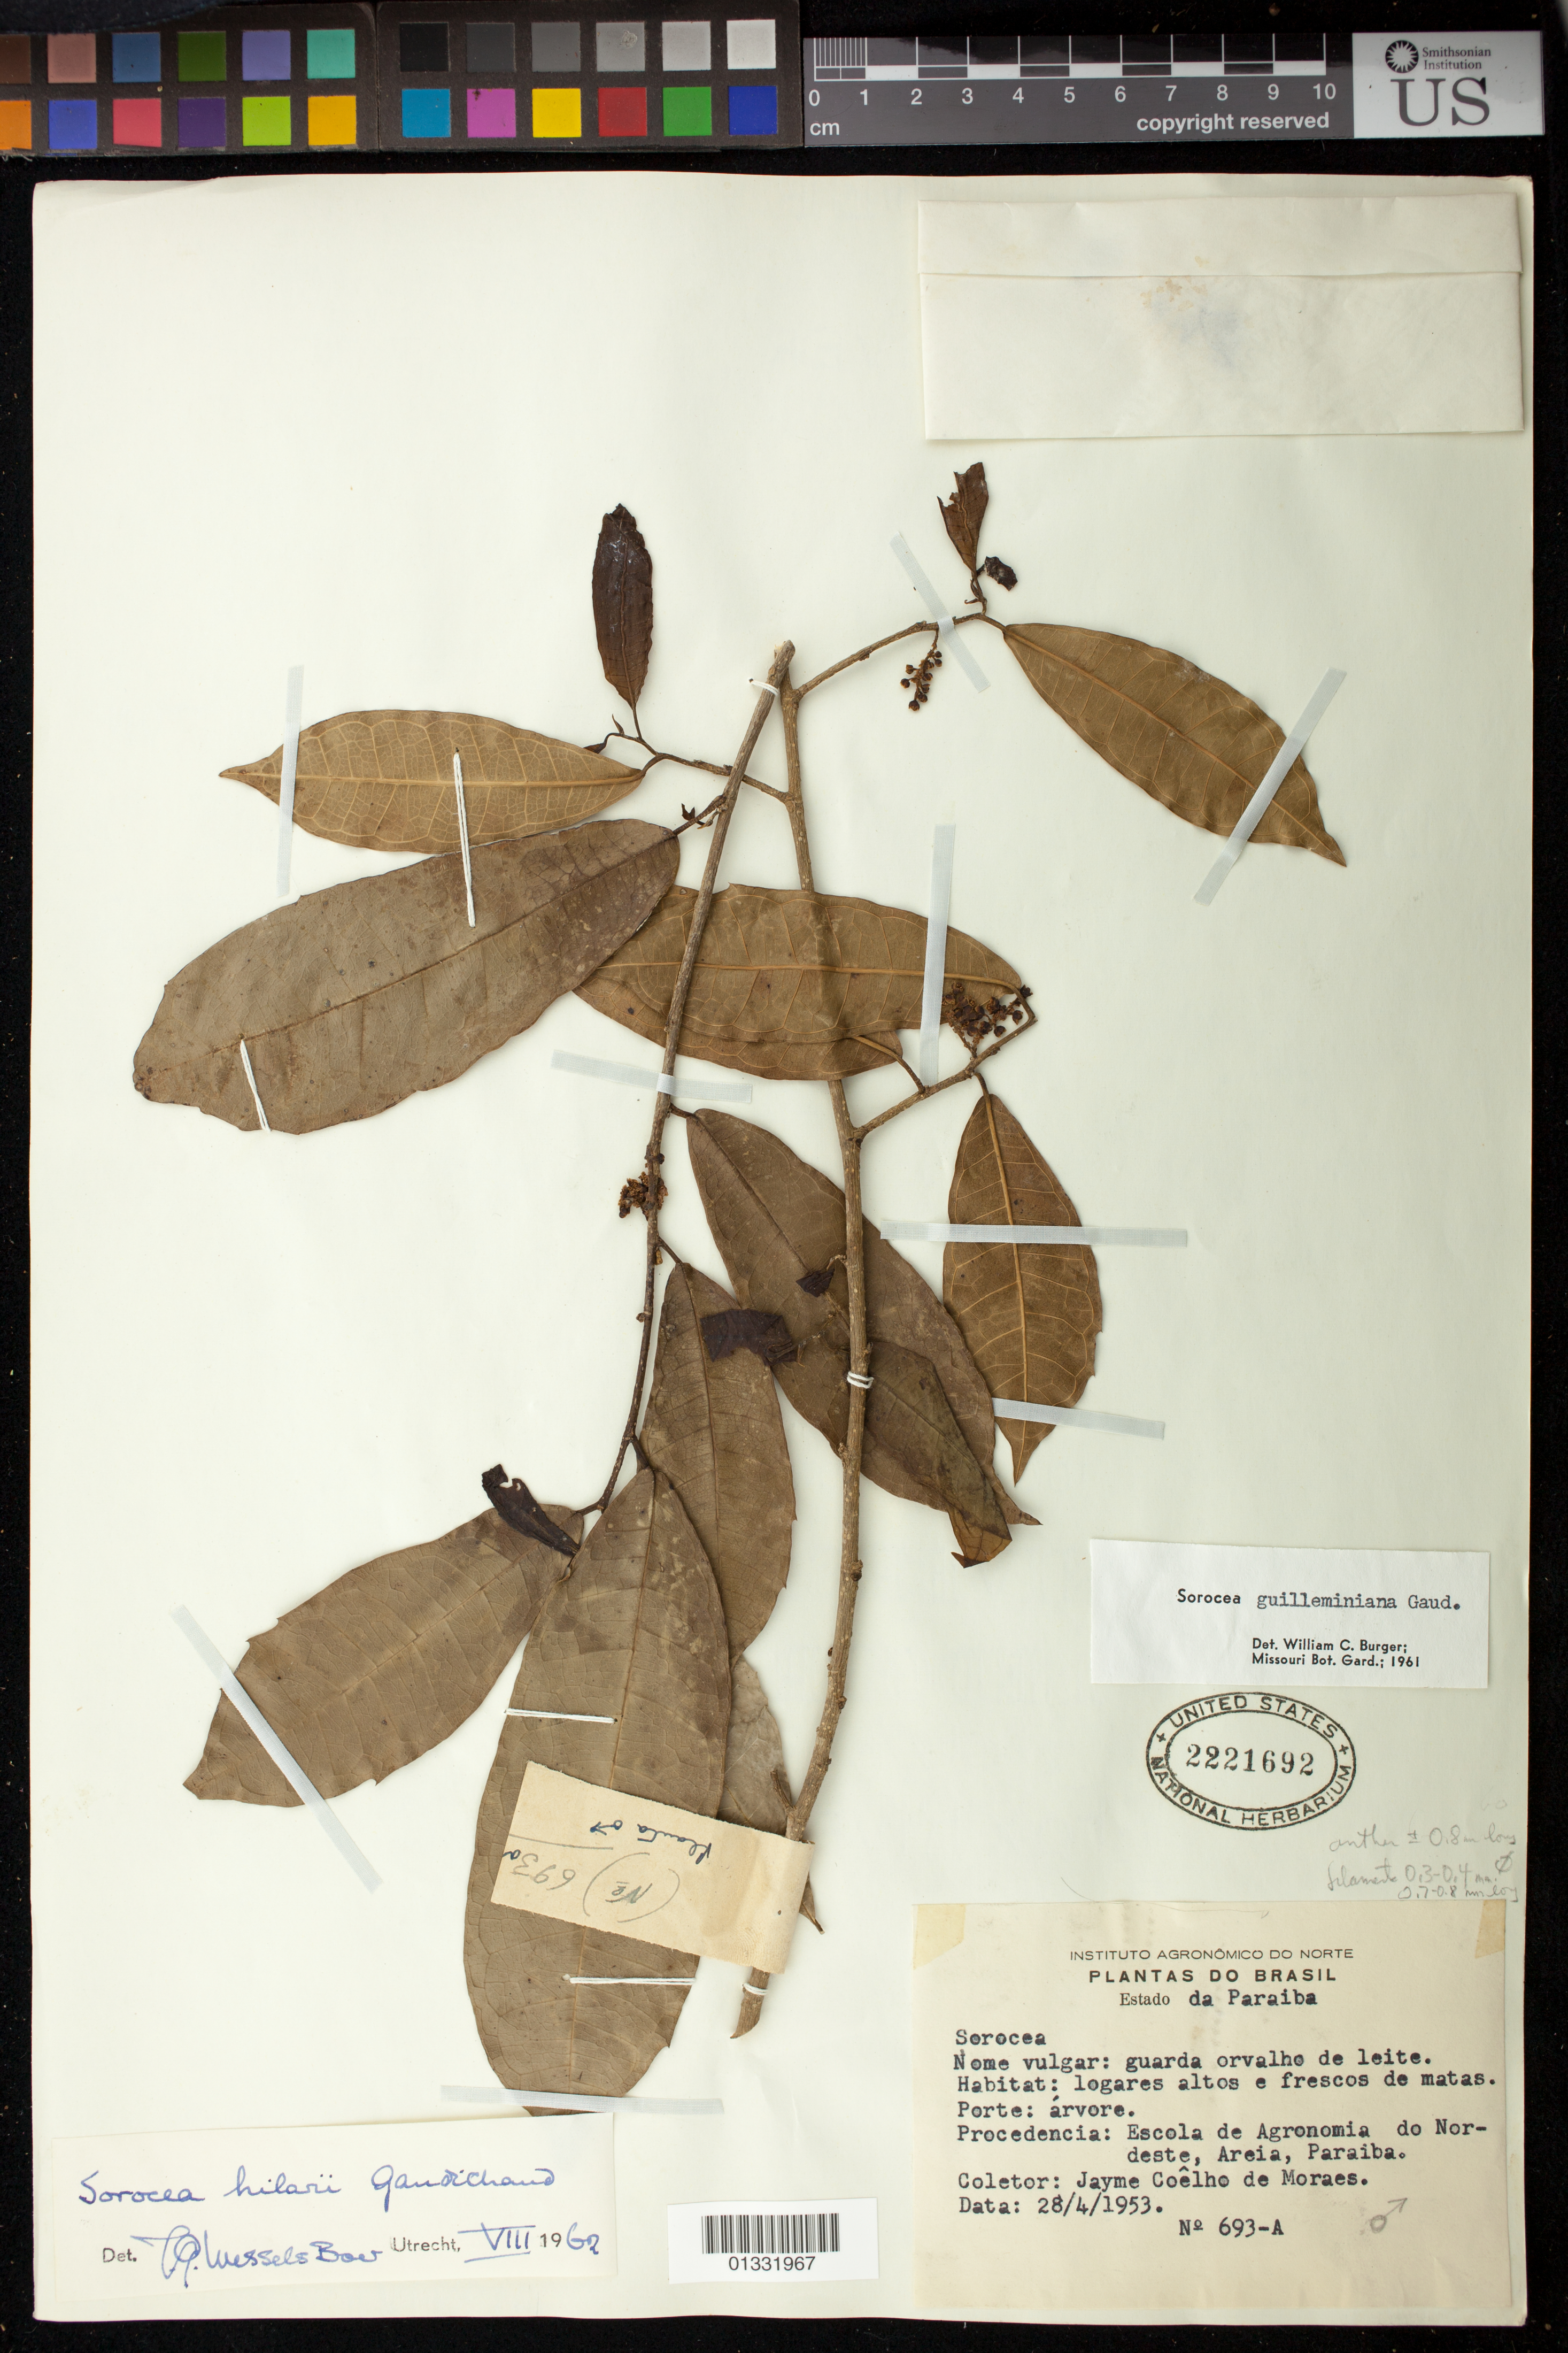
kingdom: Plantae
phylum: Tracheophyta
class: Magnoliopsida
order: Rosales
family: Moraceae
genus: Sorocea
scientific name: Sorocea hilarii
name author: Gaudich.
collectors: J. Moraes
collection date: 1953-04-28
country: Brazil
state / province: Paraíba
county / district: Areia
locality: Escola de Agronomia do Nordeste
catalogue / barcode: US 2221692